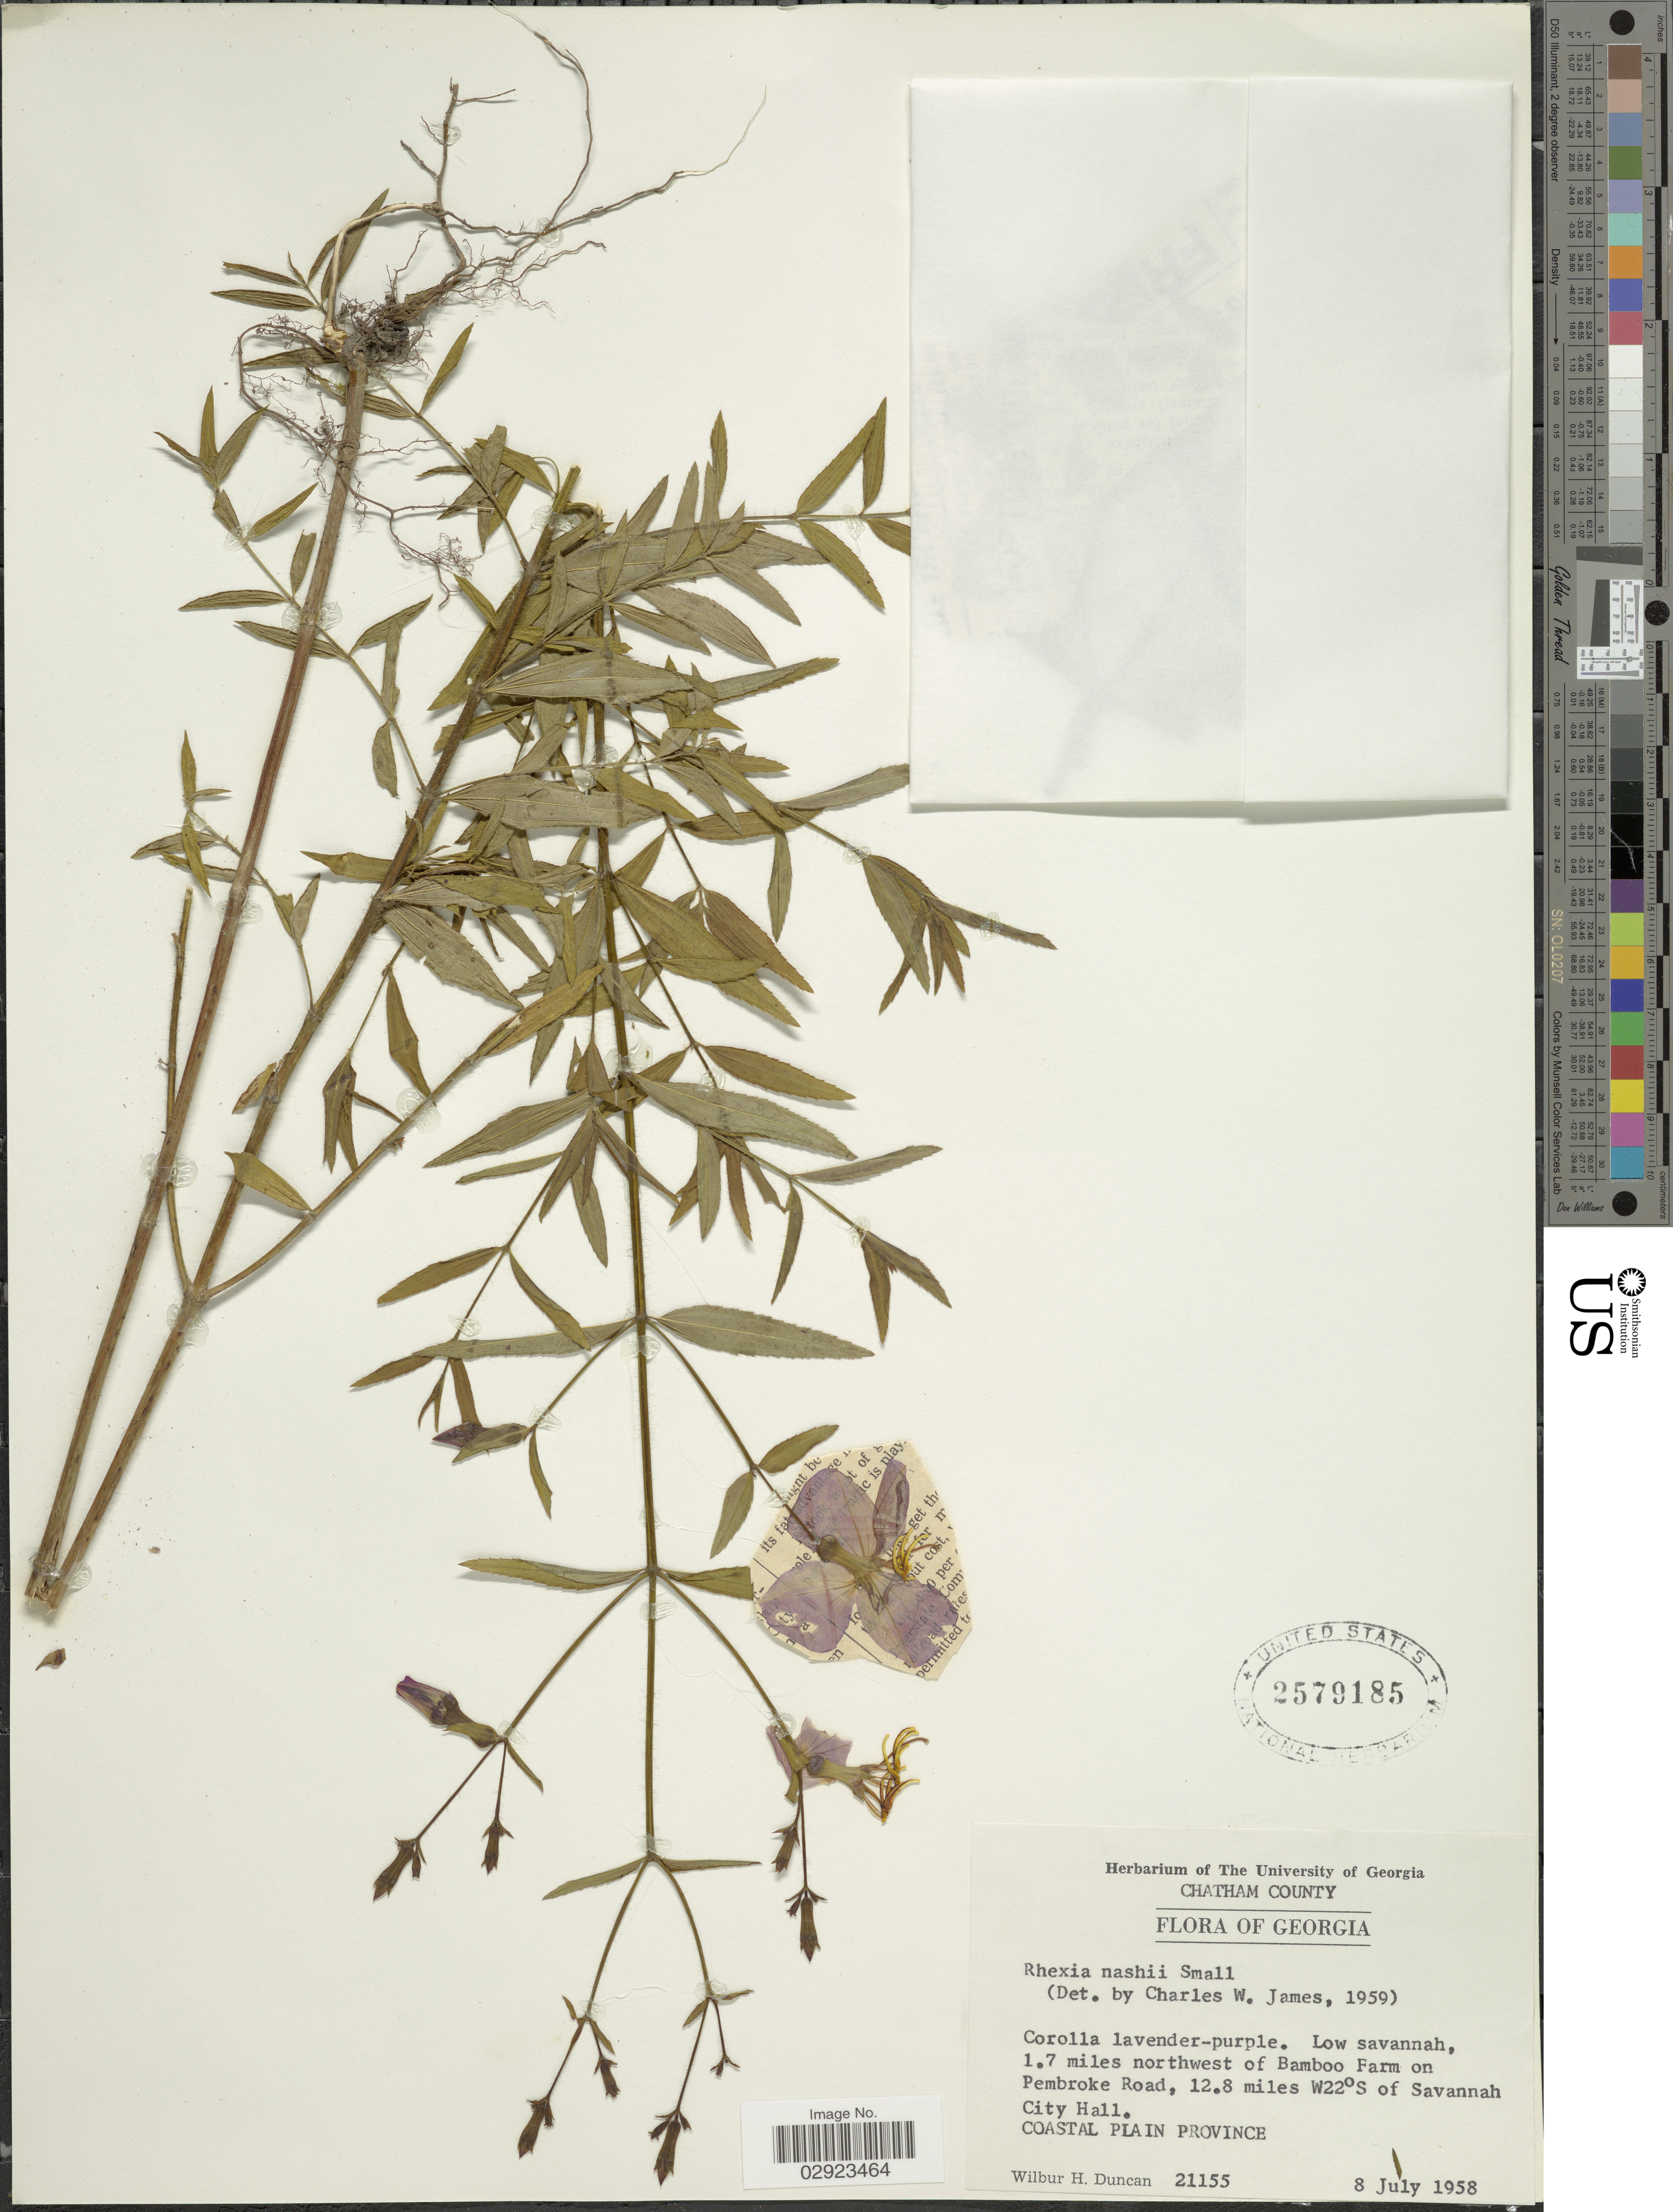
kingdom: Plantae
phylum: Tracheophyta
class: Magnoliopsida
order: Myrtales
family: Melastomataceae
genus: Rhexia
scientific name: Rhexia nashii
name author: Small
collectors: W. H. Duncan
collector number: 21155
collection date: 1958-07-08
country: United States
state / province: Georgia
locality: Chatham County, 1.7 miles northwest of Bamboo Farm on Pembroke Road, 12.8 miles W22°S of Savannah City Hall, Coastal Plain Province.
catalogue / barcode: US 2579185